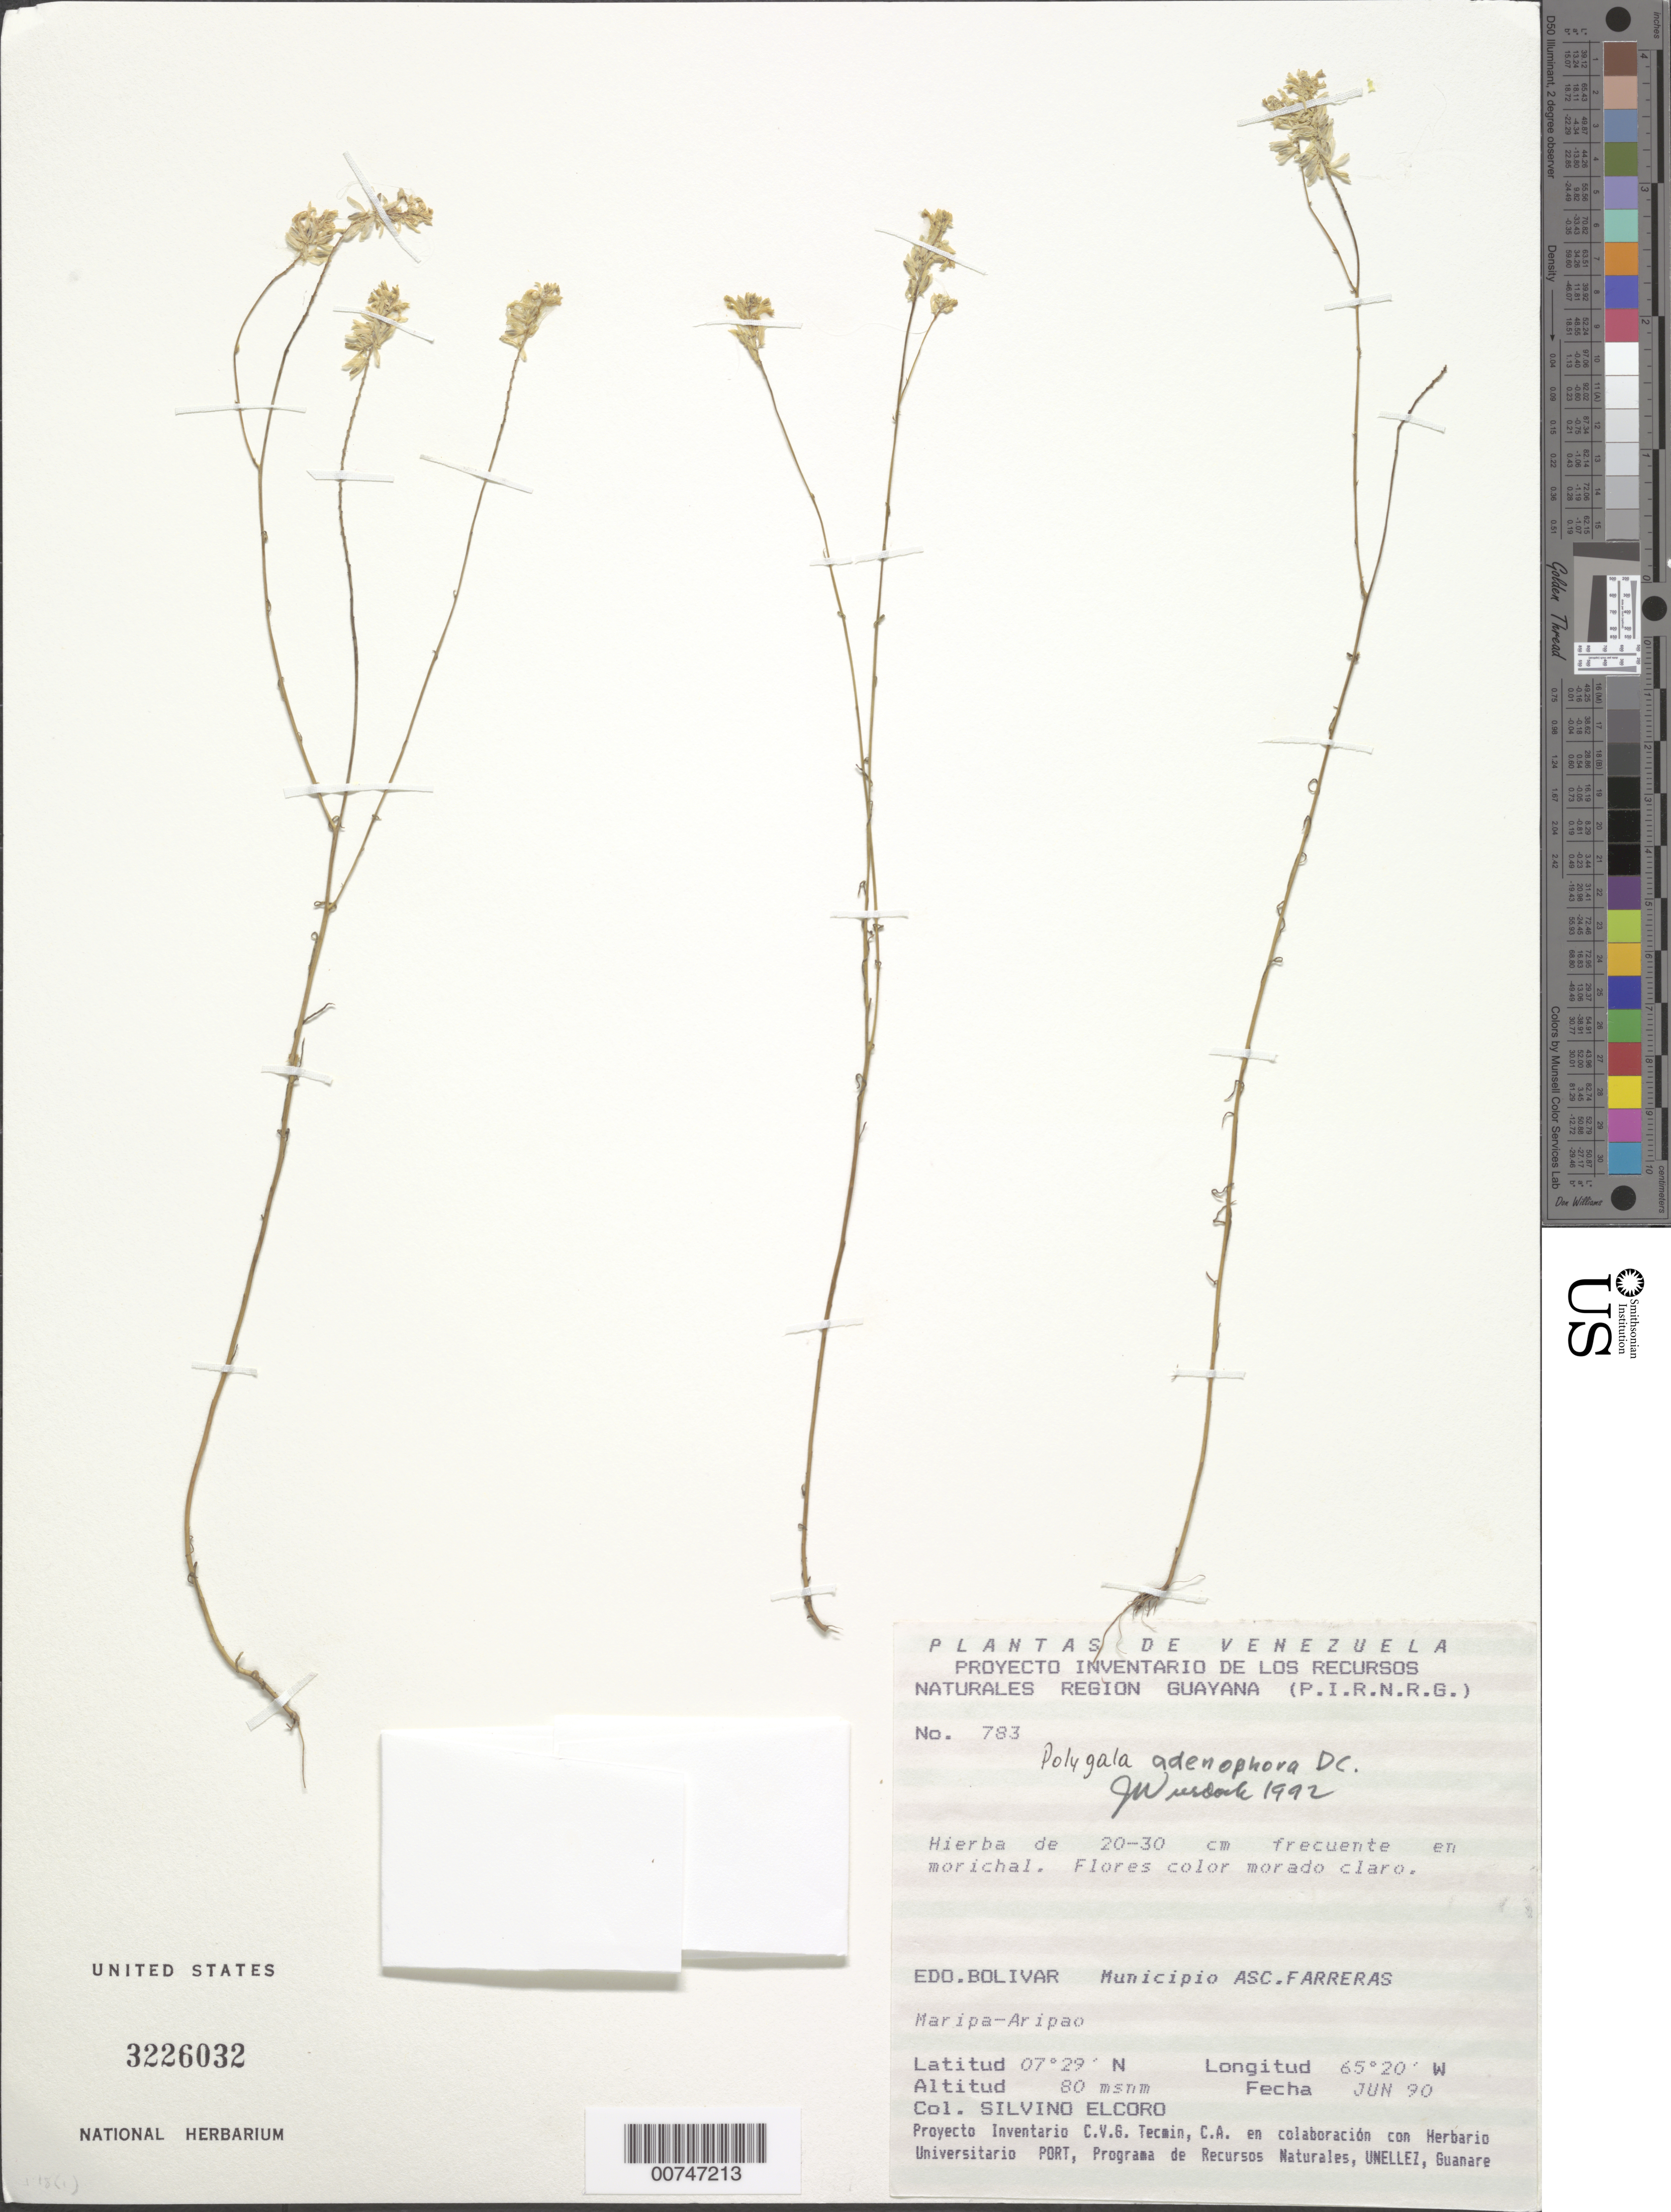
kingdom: Plantae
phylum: Tracheophyta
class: Magnoliopsida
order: Fabales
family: Polygalaceae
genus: Polygala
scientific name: Polygala adenophora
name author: DC.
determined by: Wurdack, John J., (US), US (UNITED STATES)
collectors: S. Elcoro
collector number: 783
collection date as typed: Jul-90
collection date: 1990-07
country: Venezuela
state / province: Bolívar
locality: Mun. Asc. Farreras, Maripa-Aripao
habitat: Morichal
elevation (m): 80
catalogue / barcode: US 3226032